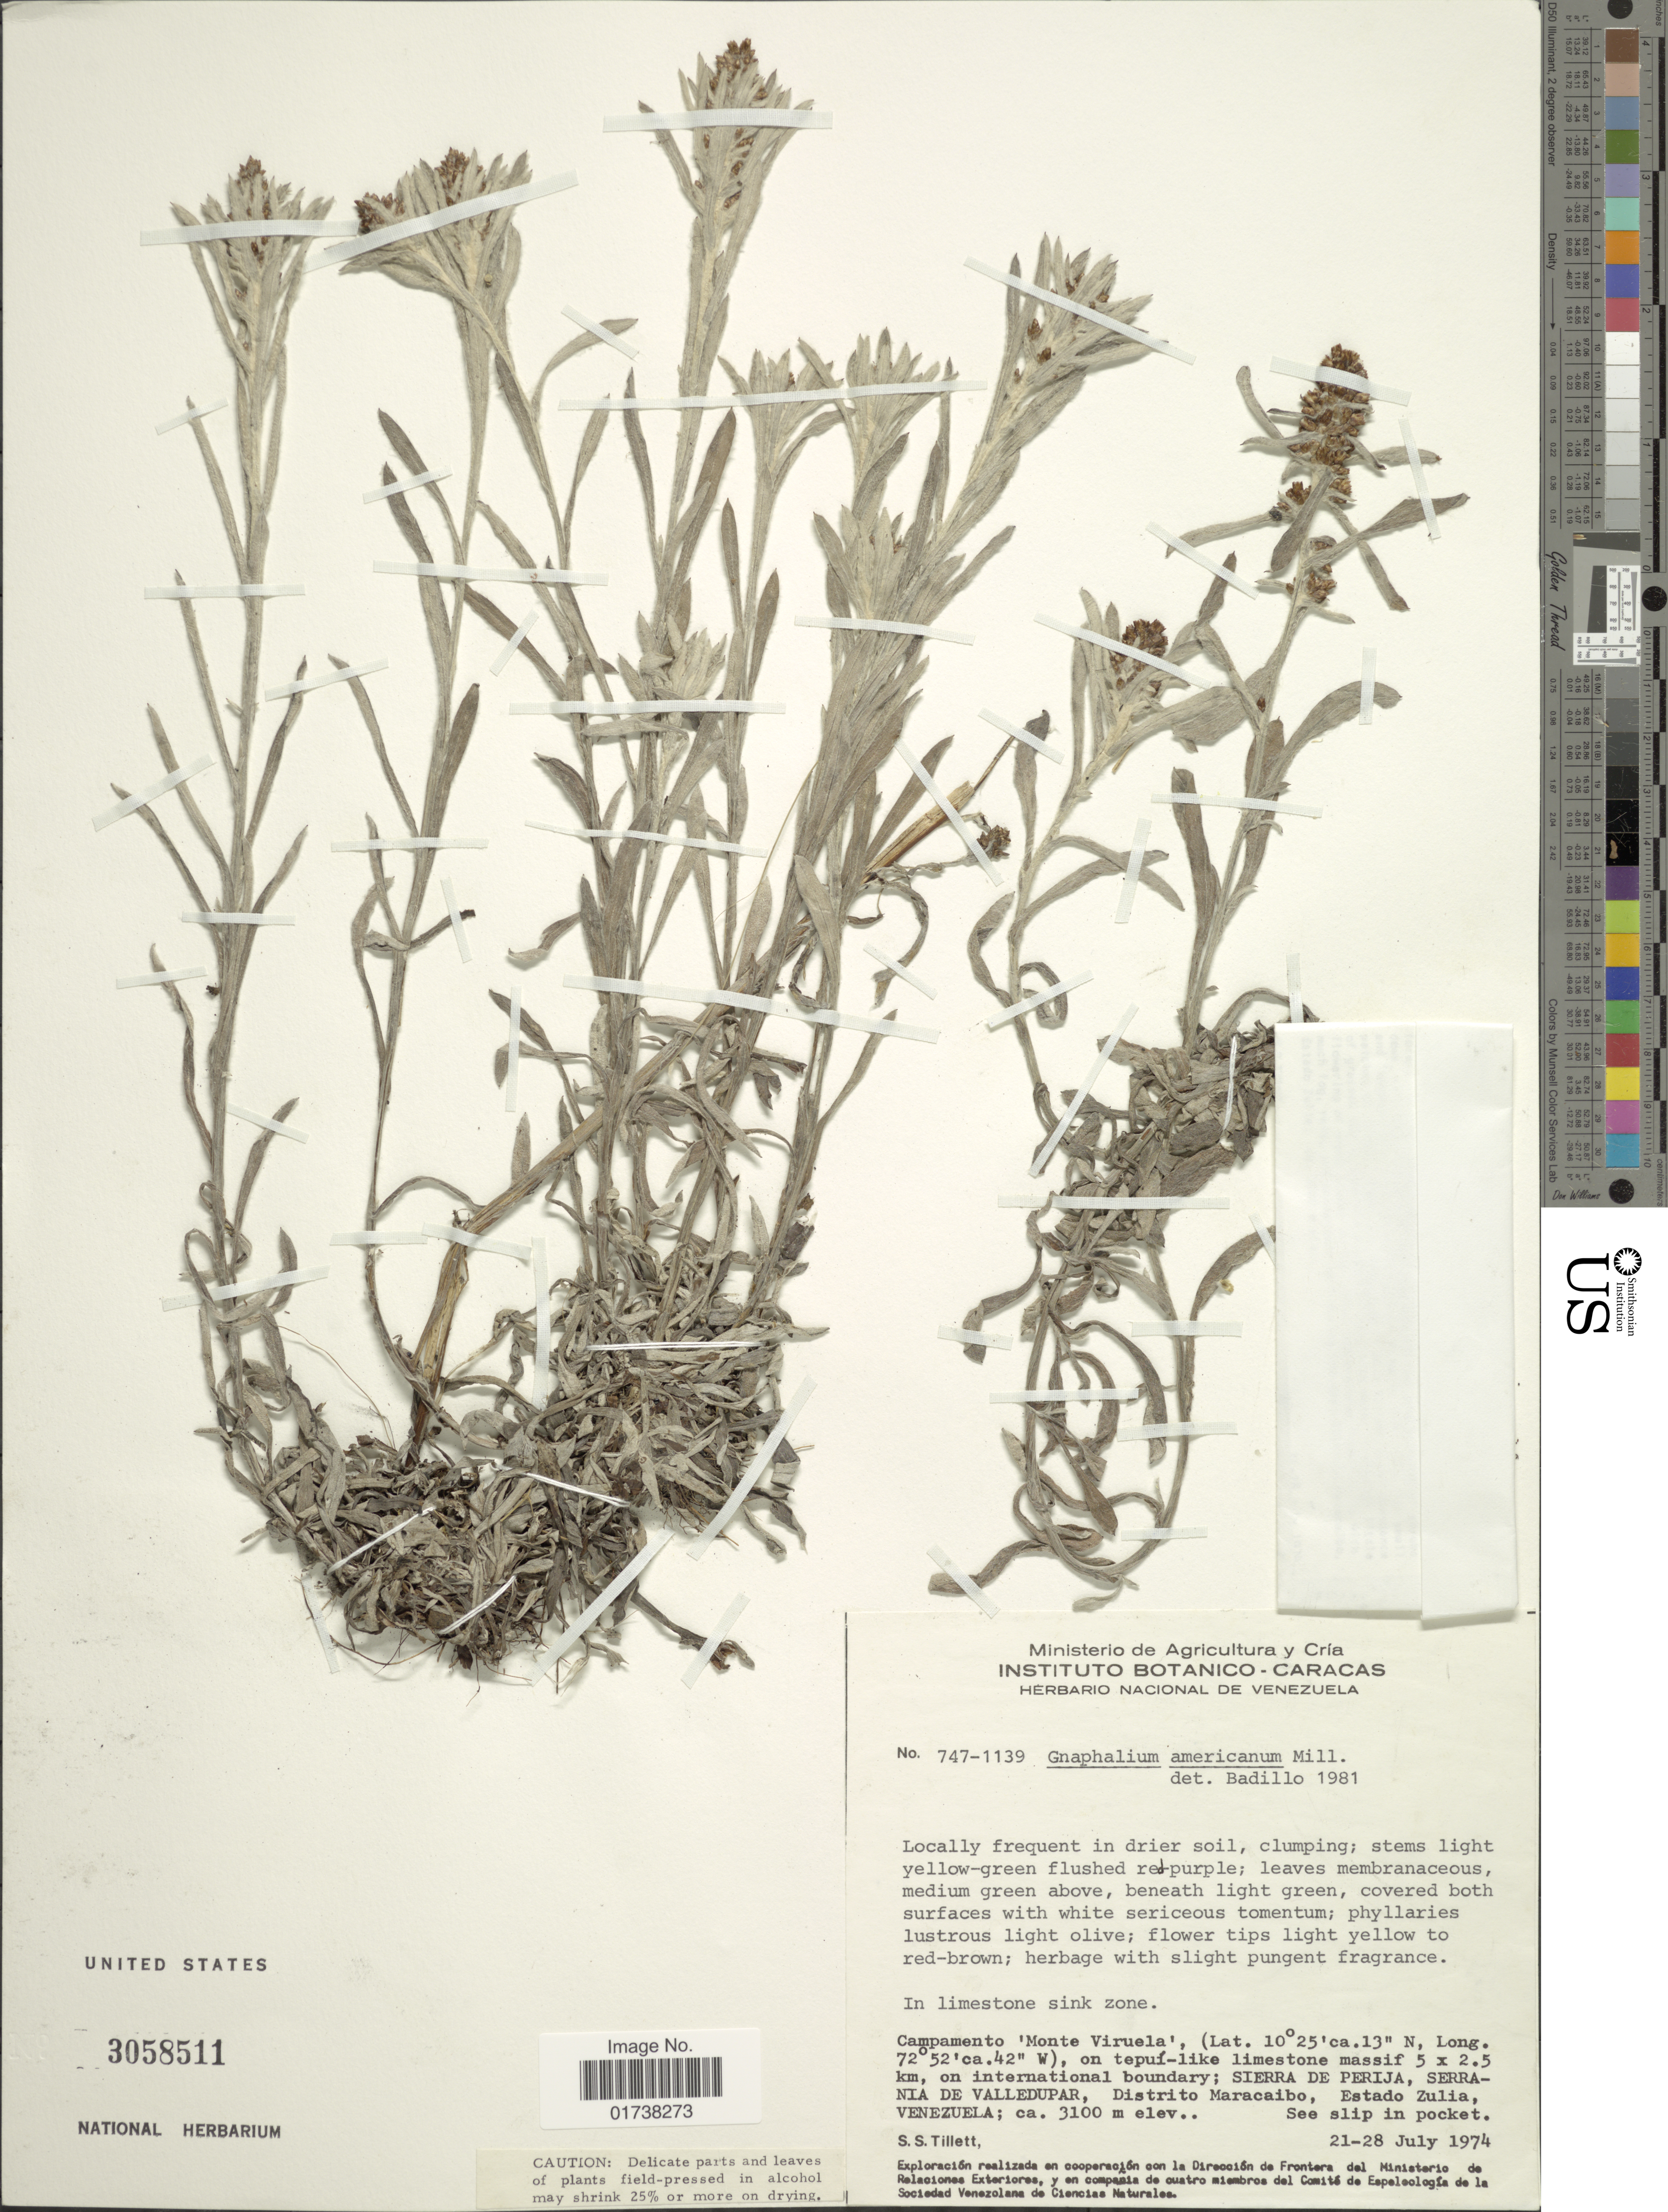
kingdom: Plantae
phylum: Tracheophyta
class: Magnoliopsida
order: Asterales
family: Asteraceae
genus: Gamochaeta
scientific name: Gamochaeta americana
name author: (Mill.) Wedd.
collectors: S. S. Tillett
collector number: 747-1139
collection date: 1974-07-21/1974-07-28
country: Venezuela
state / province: Zulia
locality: Campamento "Monte Viruela", on tepui-like limestone massif 5x 2.5 km, on international boundary; Sierra de Perija, Serrania de Valledupar, Distrito Maracaibo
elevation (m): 3100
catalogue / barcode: US 3058511